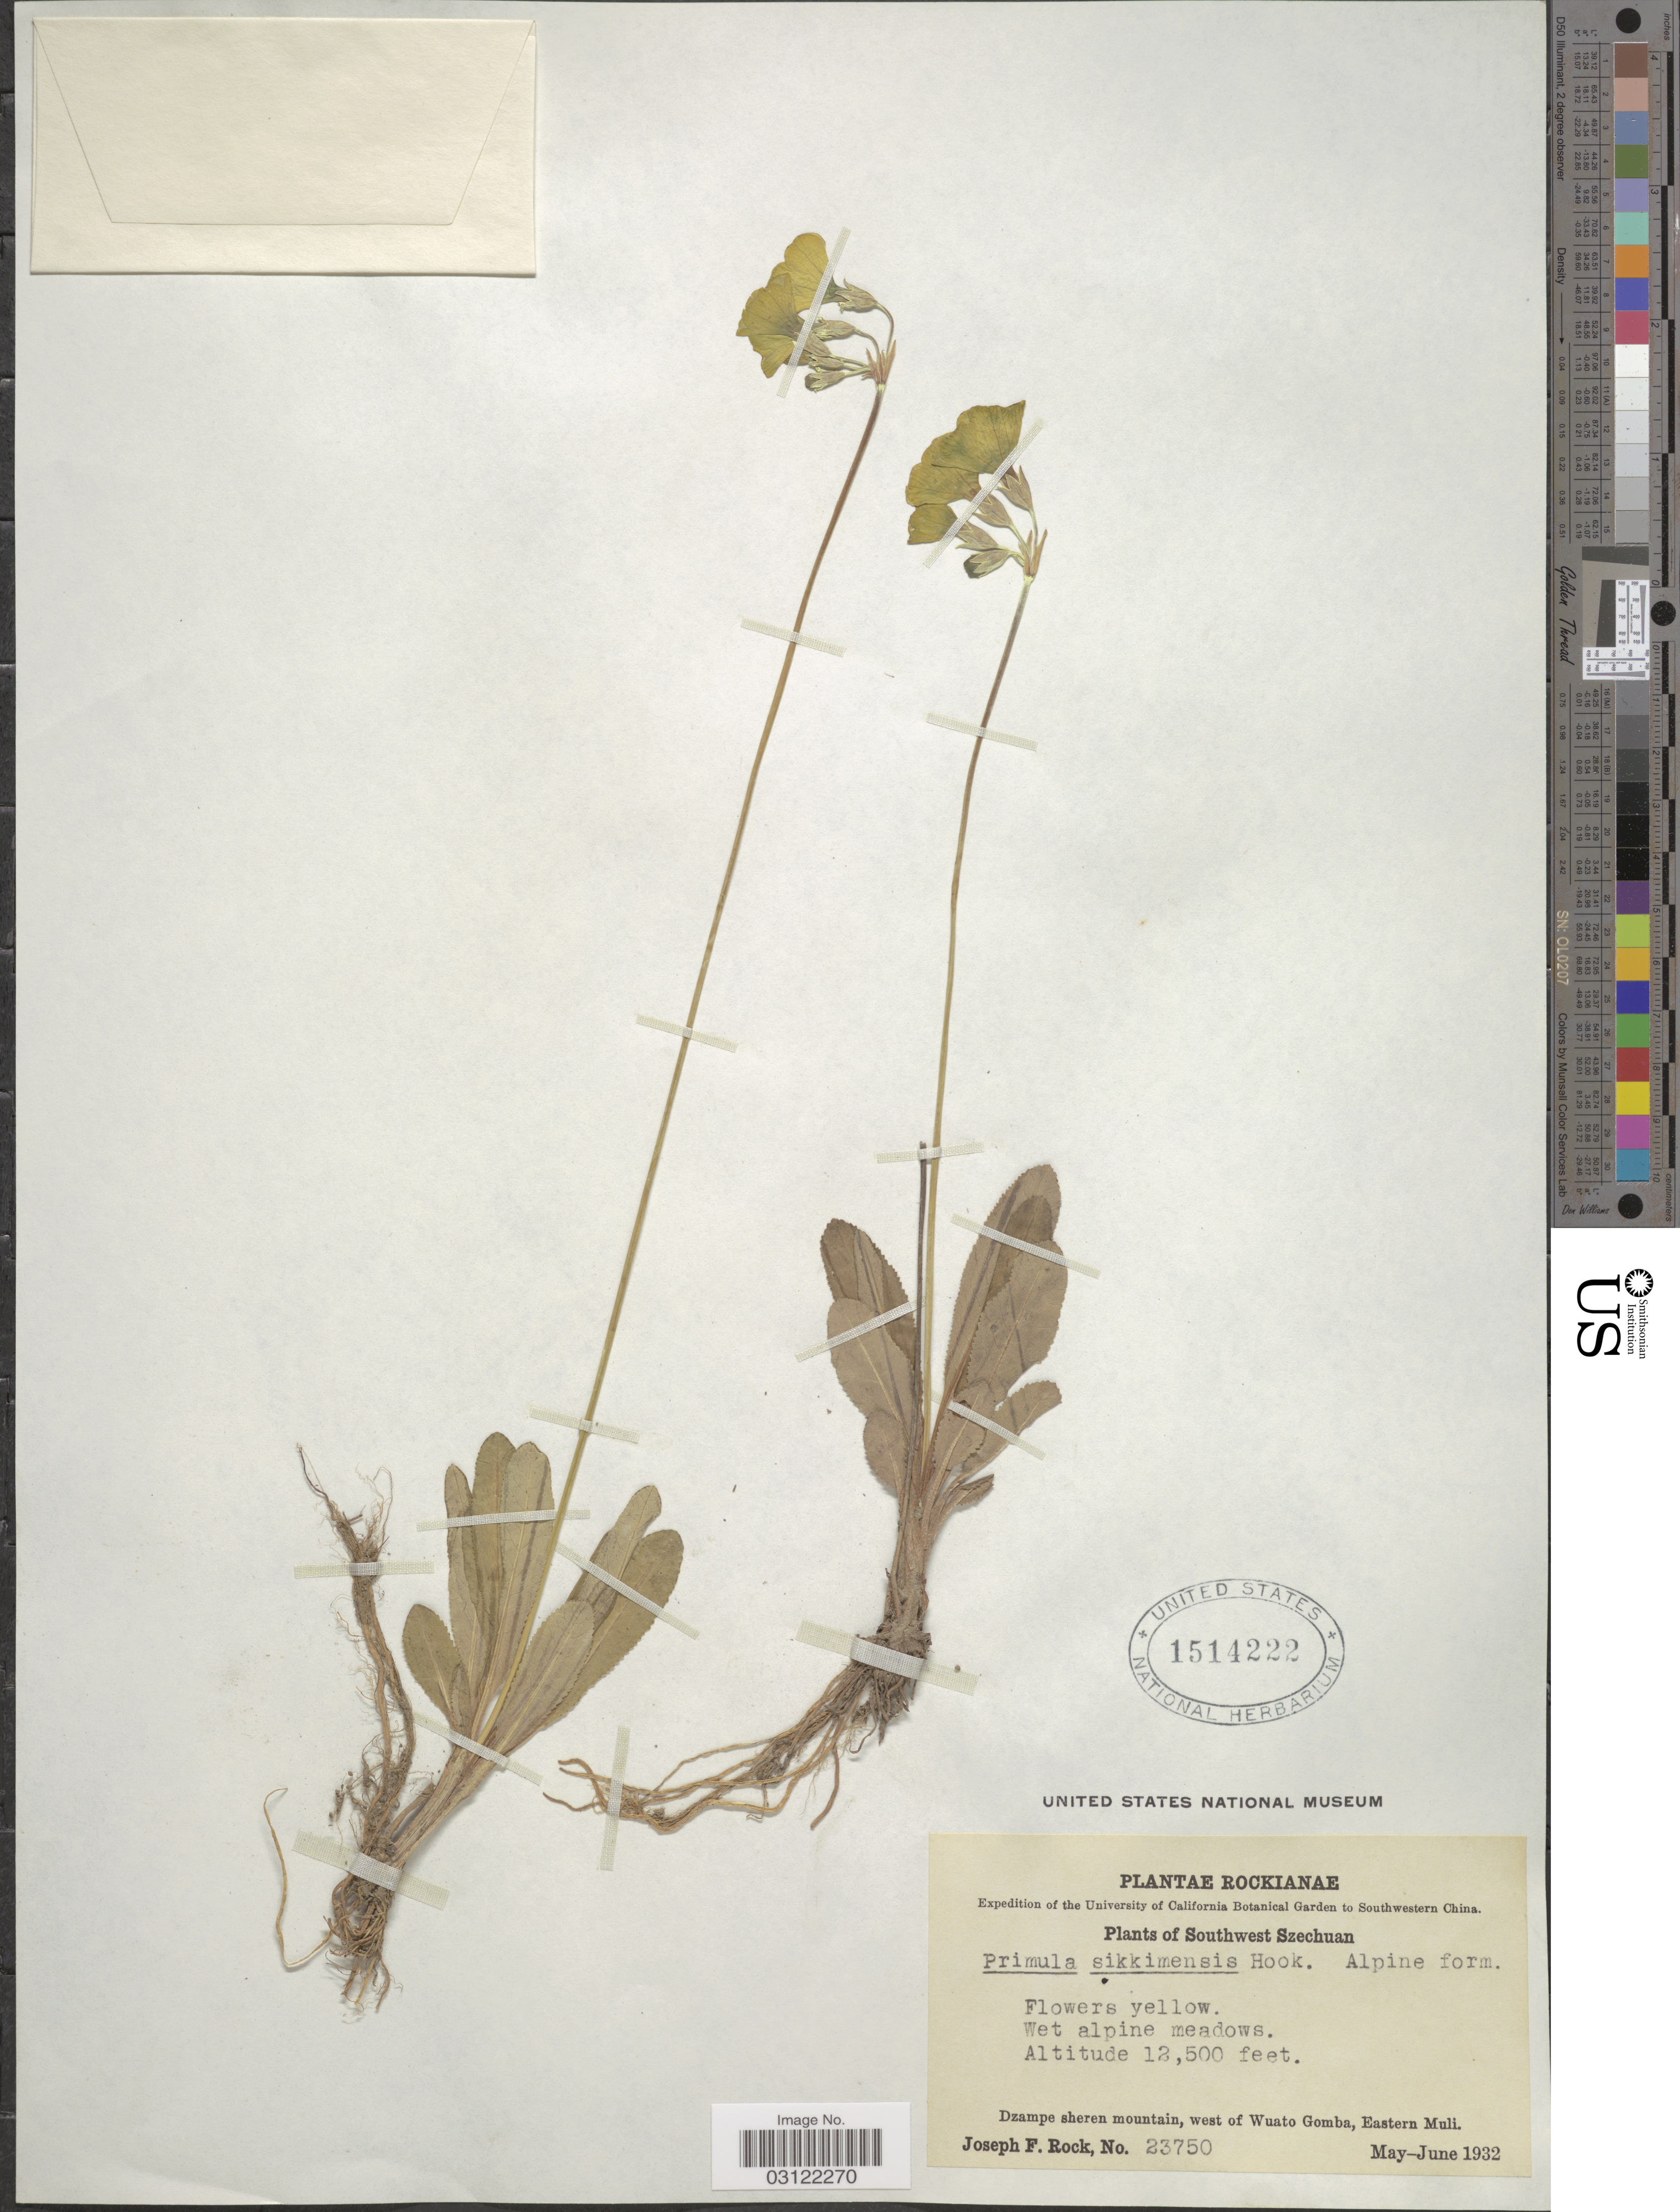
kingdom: Plantae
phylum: Tracheophyta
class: Magnoliopsida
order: Ericales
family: Primulaceae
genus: Primula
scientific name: Primula sikkimensis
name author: Hook.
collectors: J. F. Rock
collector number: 23750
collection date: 1932-05/1932-06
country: China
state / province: Sichuan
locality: Southwestern China. Southwest Szechuan. Dzampe sheren mountain, west of Wuato Gomba, Eastern Muli.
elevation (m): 3810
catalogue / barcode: US 1514222